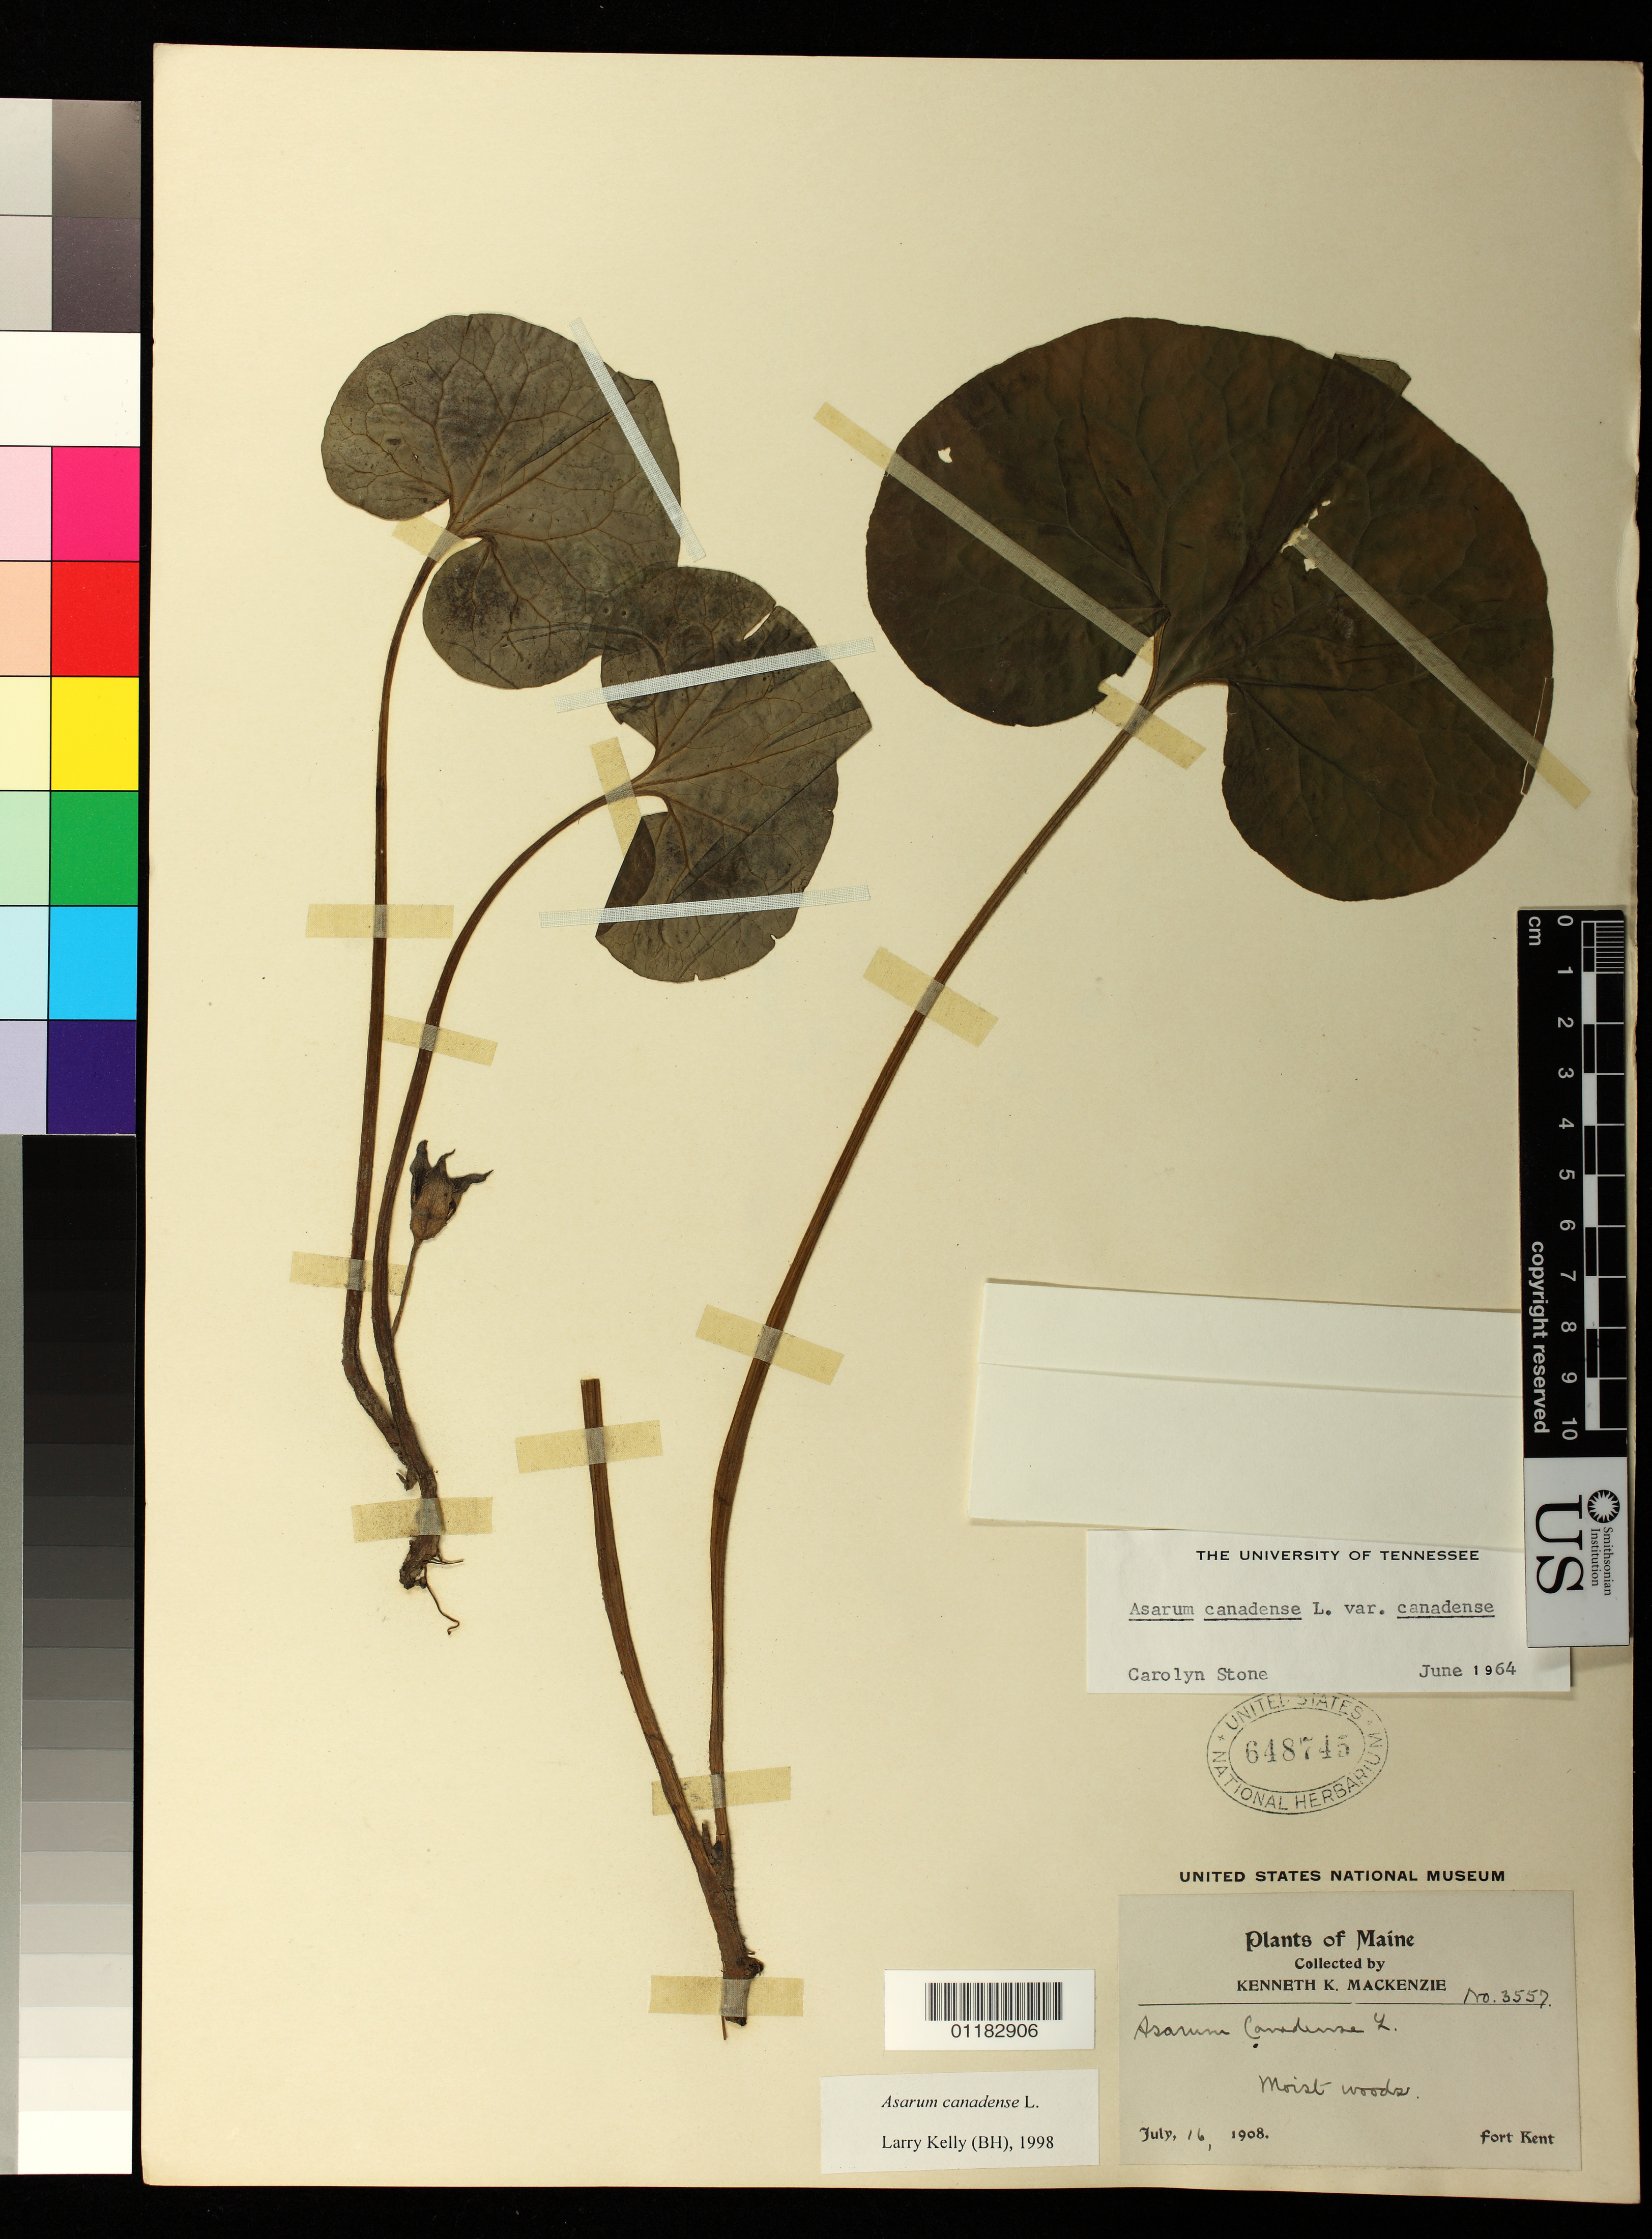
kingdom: Plantae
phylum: Tracheophyta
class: Magnoliopsida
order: Piperales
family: Aristolochiaceae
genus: Asarum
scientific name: Asarum canadense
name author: L.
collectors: K. K. Mackenzie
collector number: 3557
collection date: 1908-07-16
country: United States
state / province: Maine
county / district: Aroostook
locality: Fort Kent, Aroostook County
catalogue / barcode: US 648745